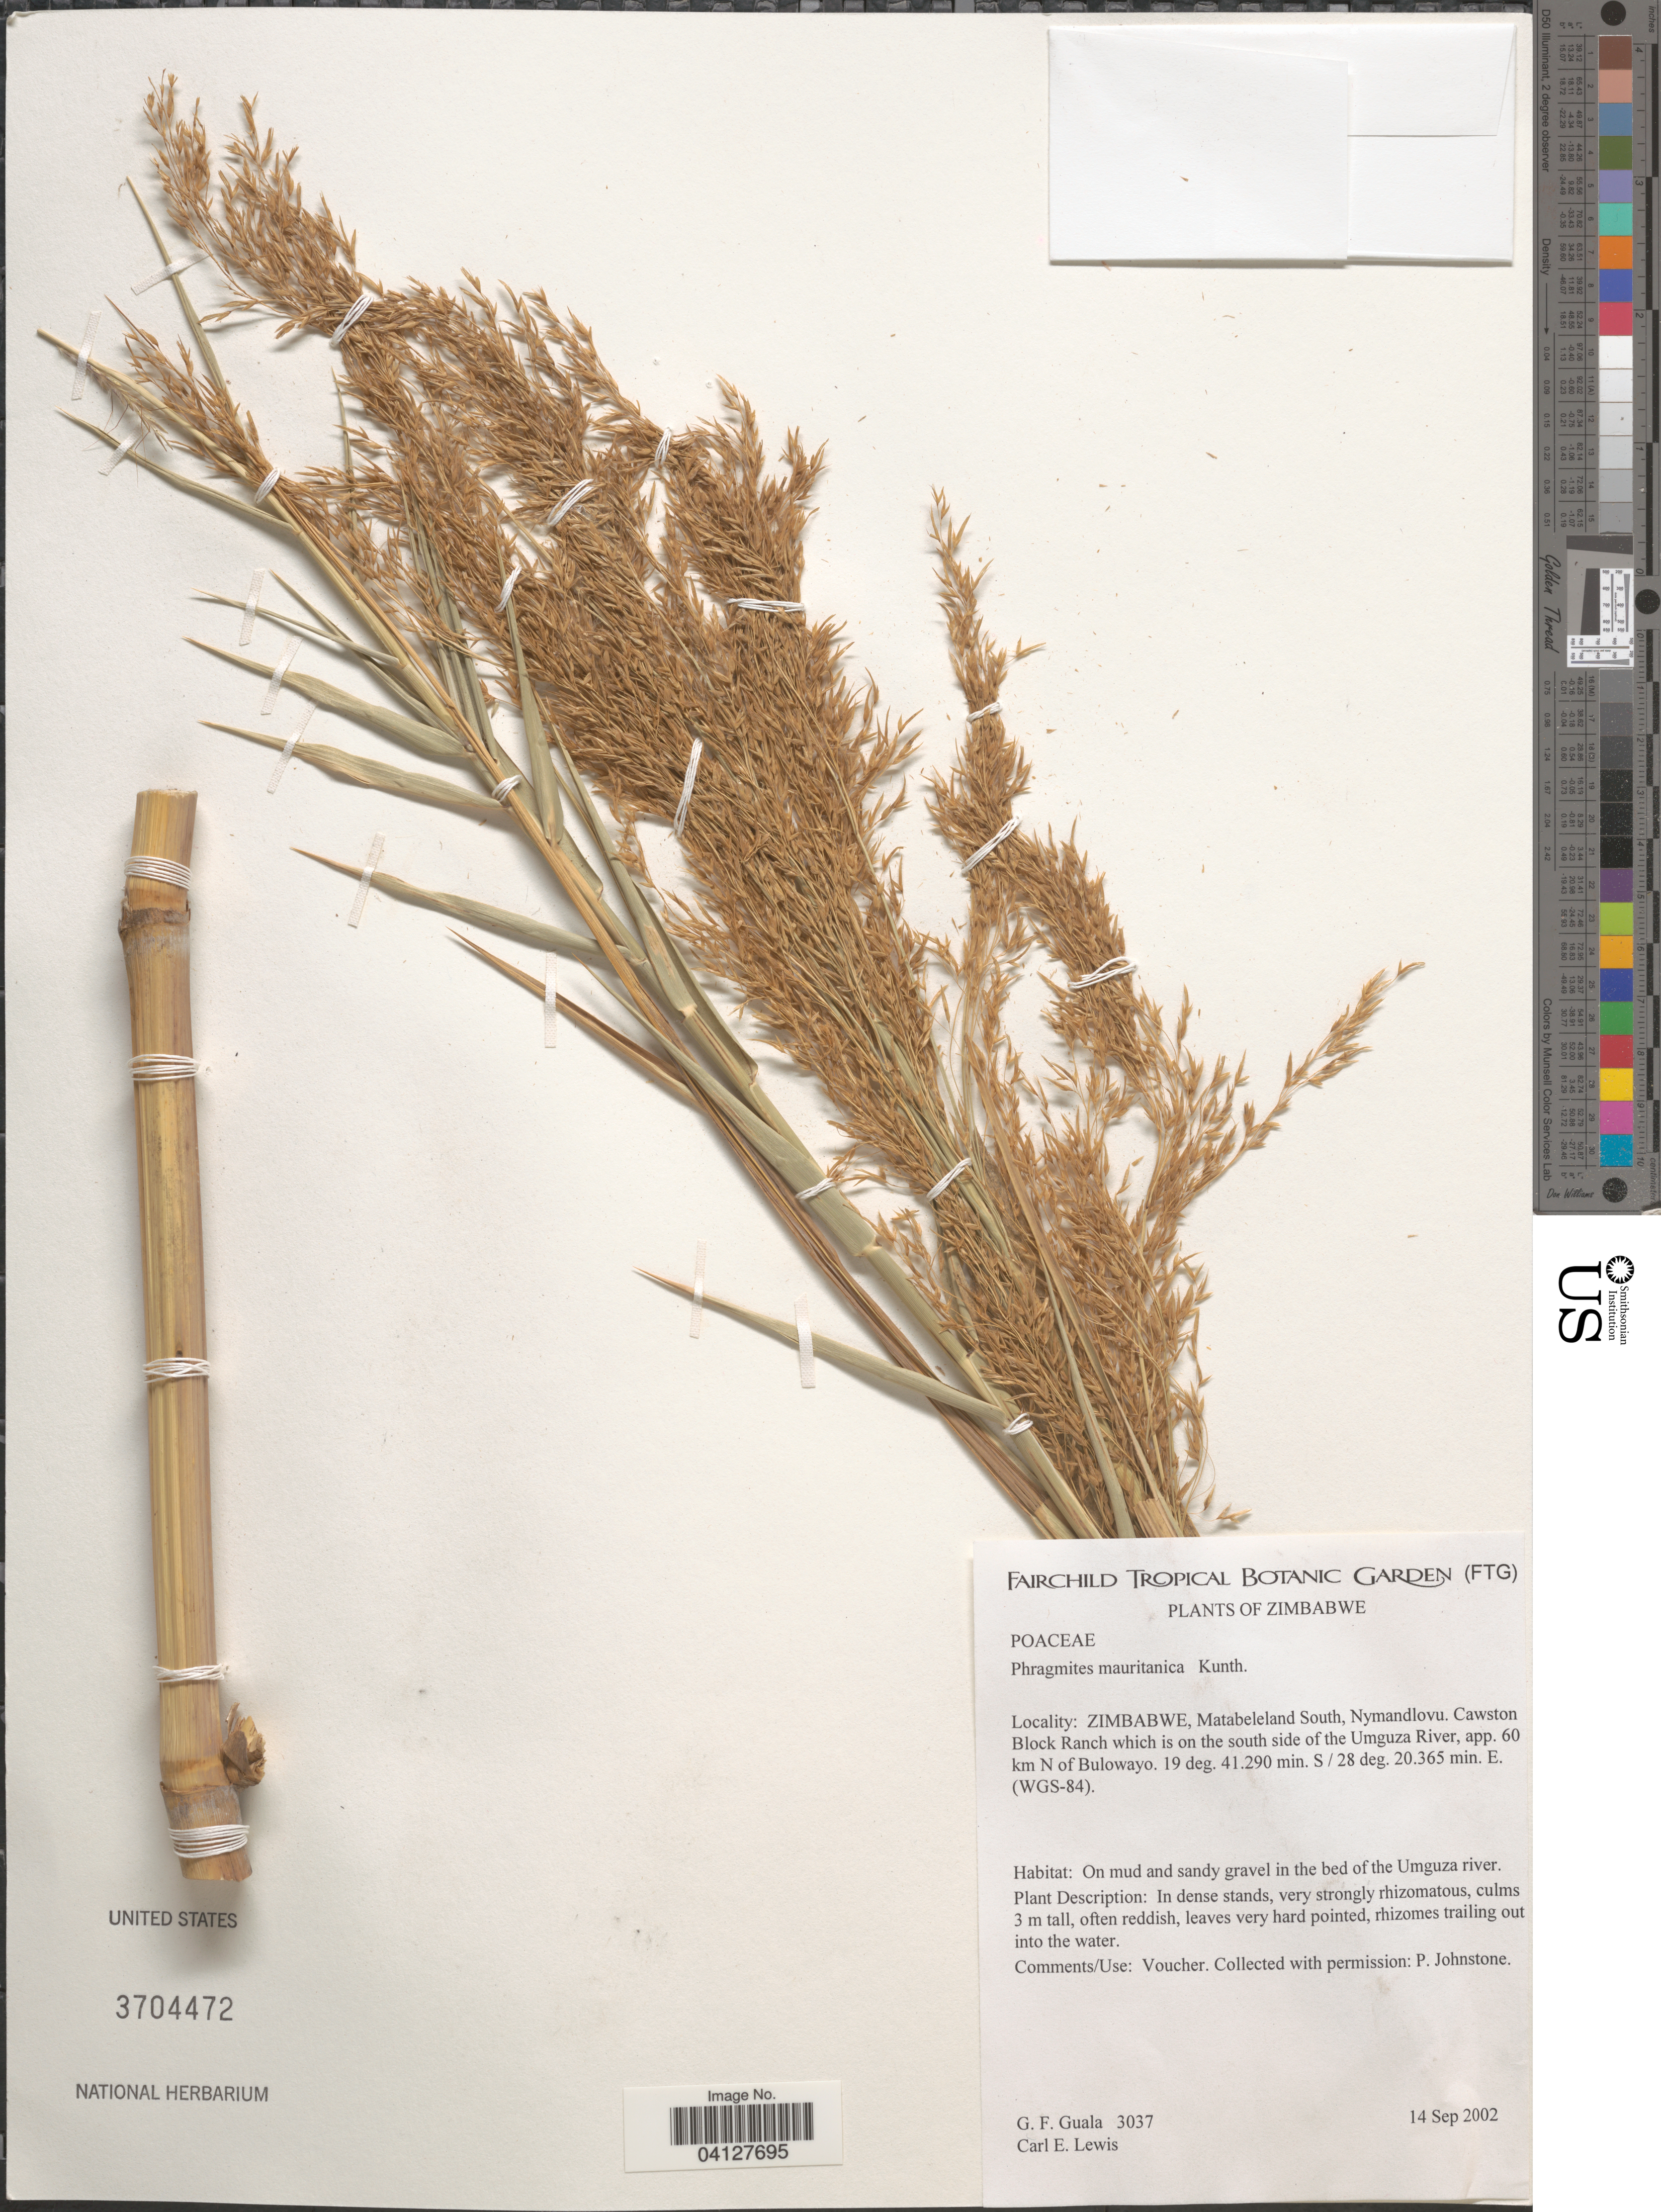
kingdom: Plantae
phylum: Tracheophyta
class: Liliopsida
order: Poales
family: Poaceae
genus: Phragmites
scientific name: Phragmites mauritanica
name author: Kunth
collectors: G. Guala & C. Lewis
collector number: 3037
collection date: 2002-09-14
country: Zimbabwe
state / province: Matabeleland South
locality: Nymandlovu. Cawston Block Ranch which is on the south side of the Umguza River, app. 60 km N of Bulowayo. (WGS-84). In the bed of the Umguza river.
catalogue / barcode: US 3704472